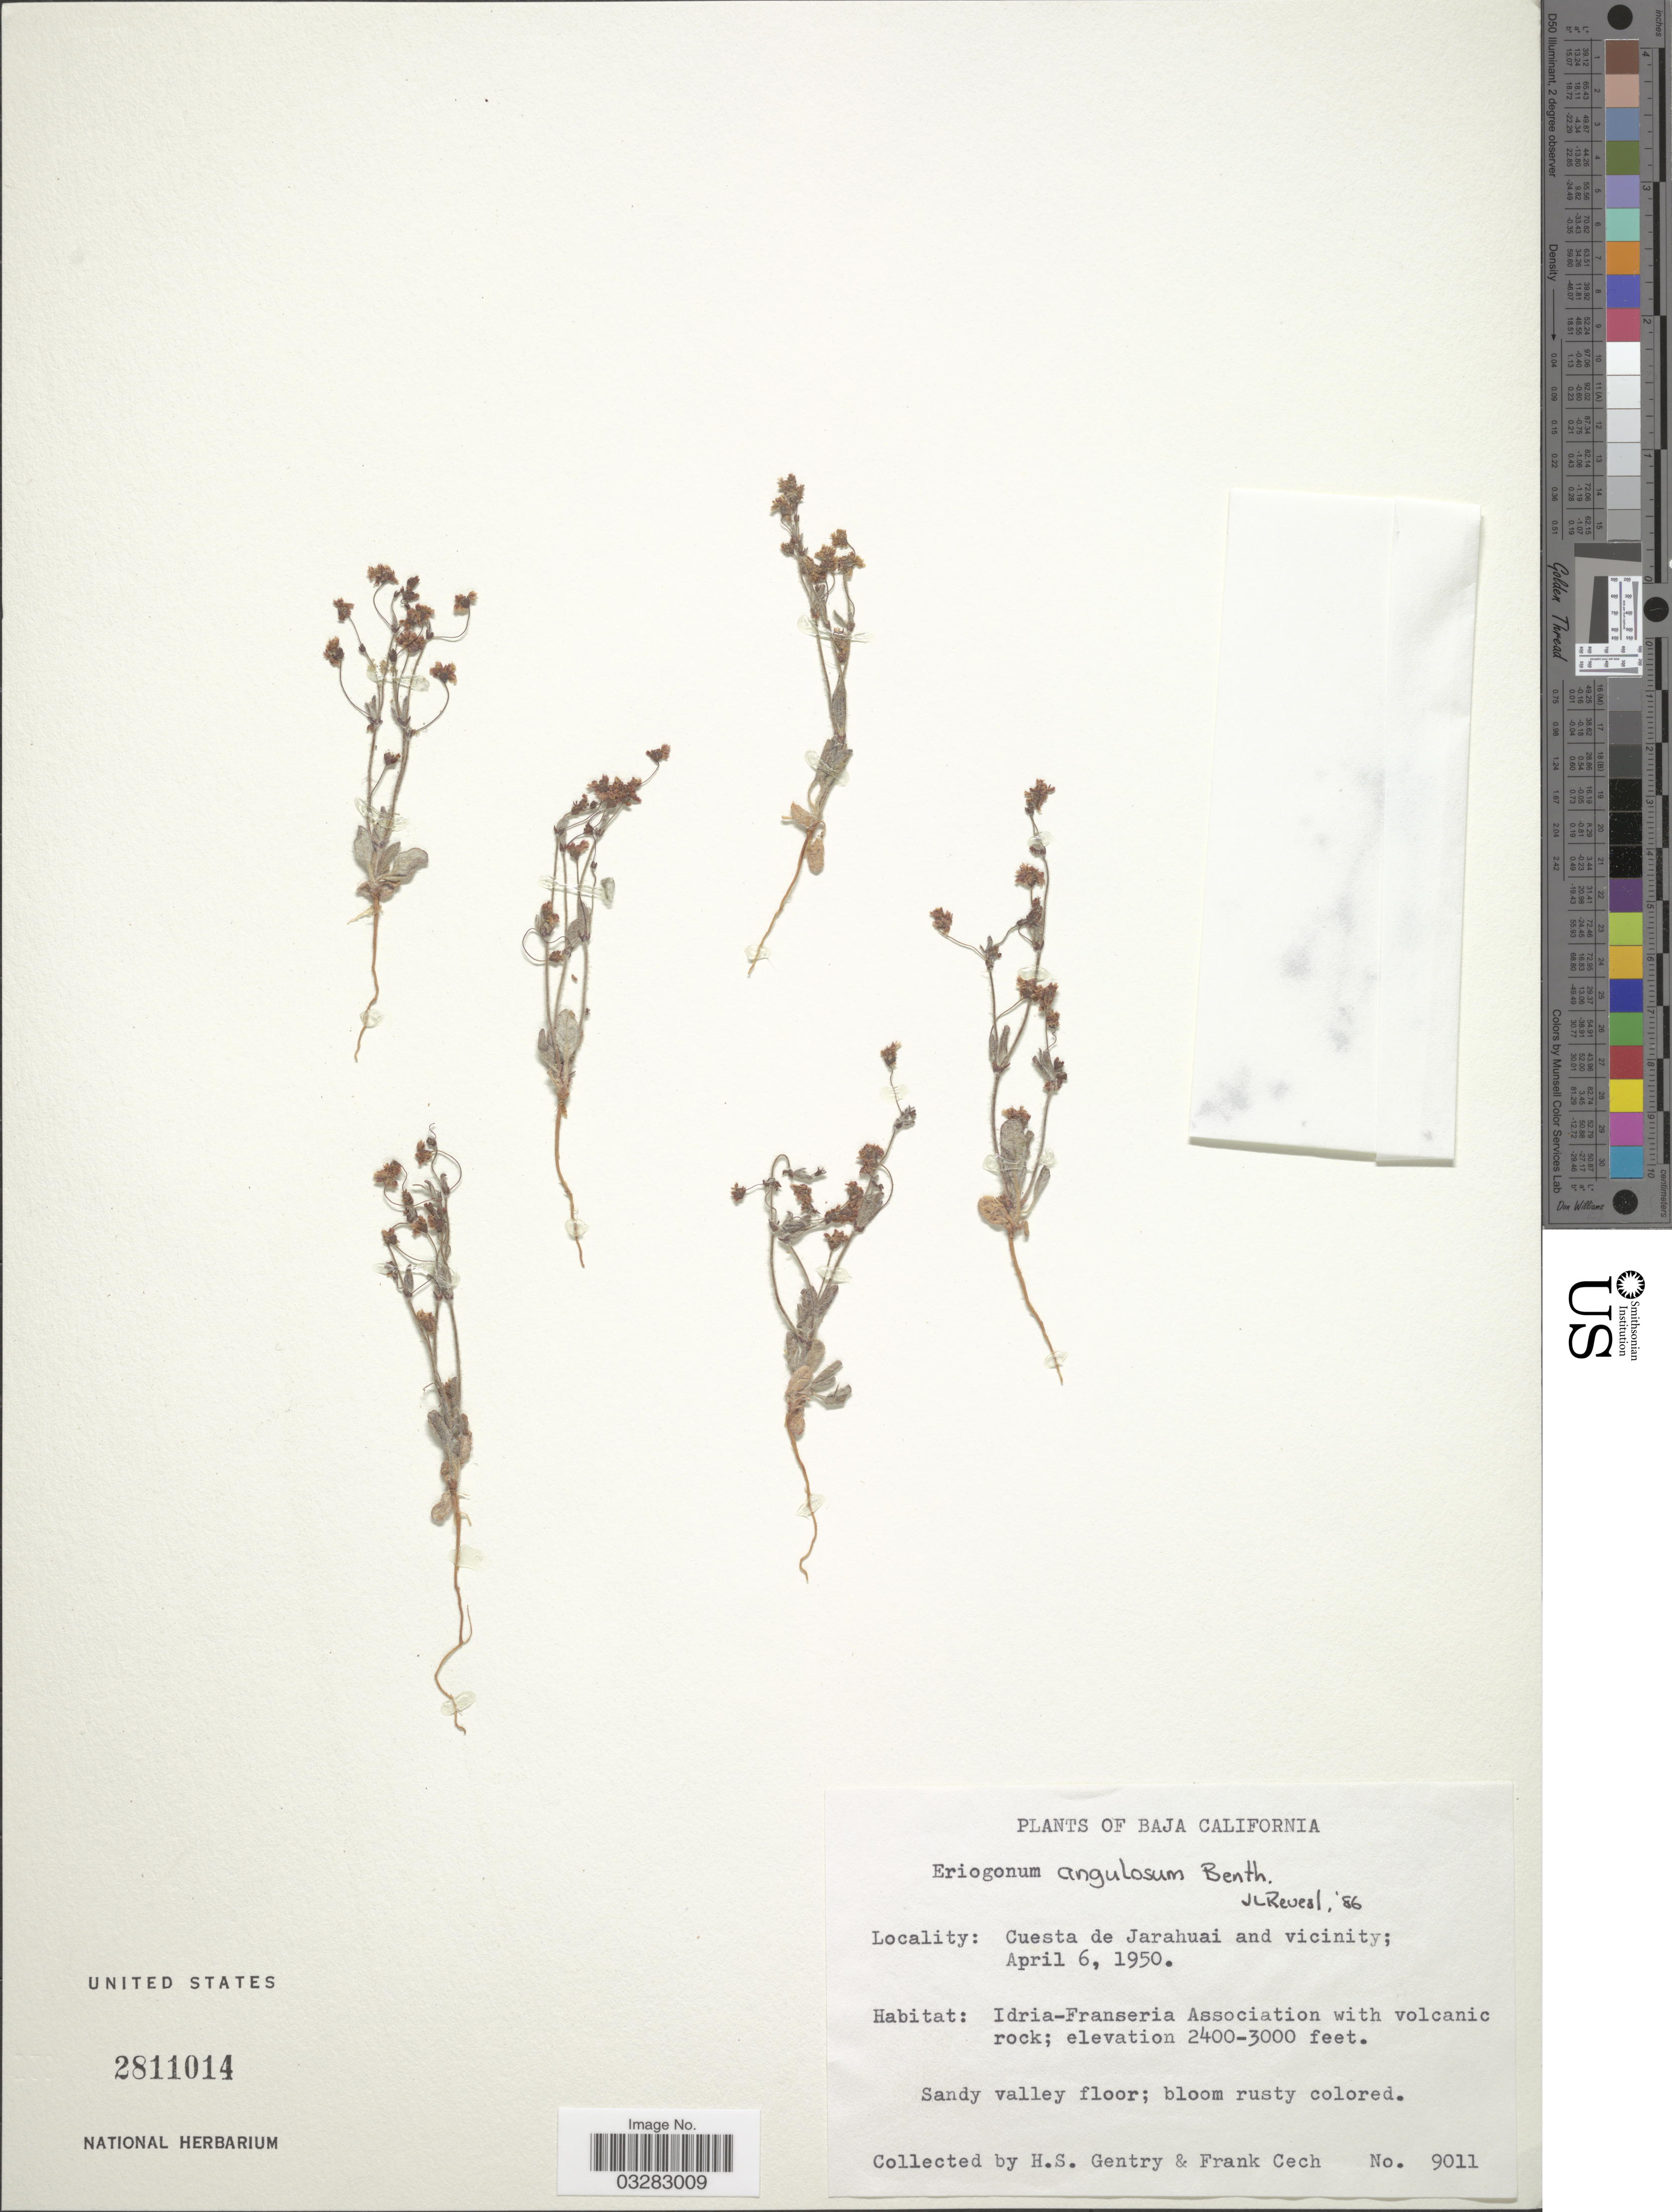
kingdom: Plantae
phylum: Tracheophyta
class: Magnoliopsida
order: Caryophyllales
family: Polygonaceae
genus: Eriogonum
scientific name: Eriogonum sp.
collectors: H. S. Gentry & F. Cech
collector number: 9011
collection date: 1950-04-06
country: Mexico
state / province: Baja California Norte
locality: Cuesta de Jarahuai and vicinity.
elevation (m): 732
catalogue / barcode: US 2811014